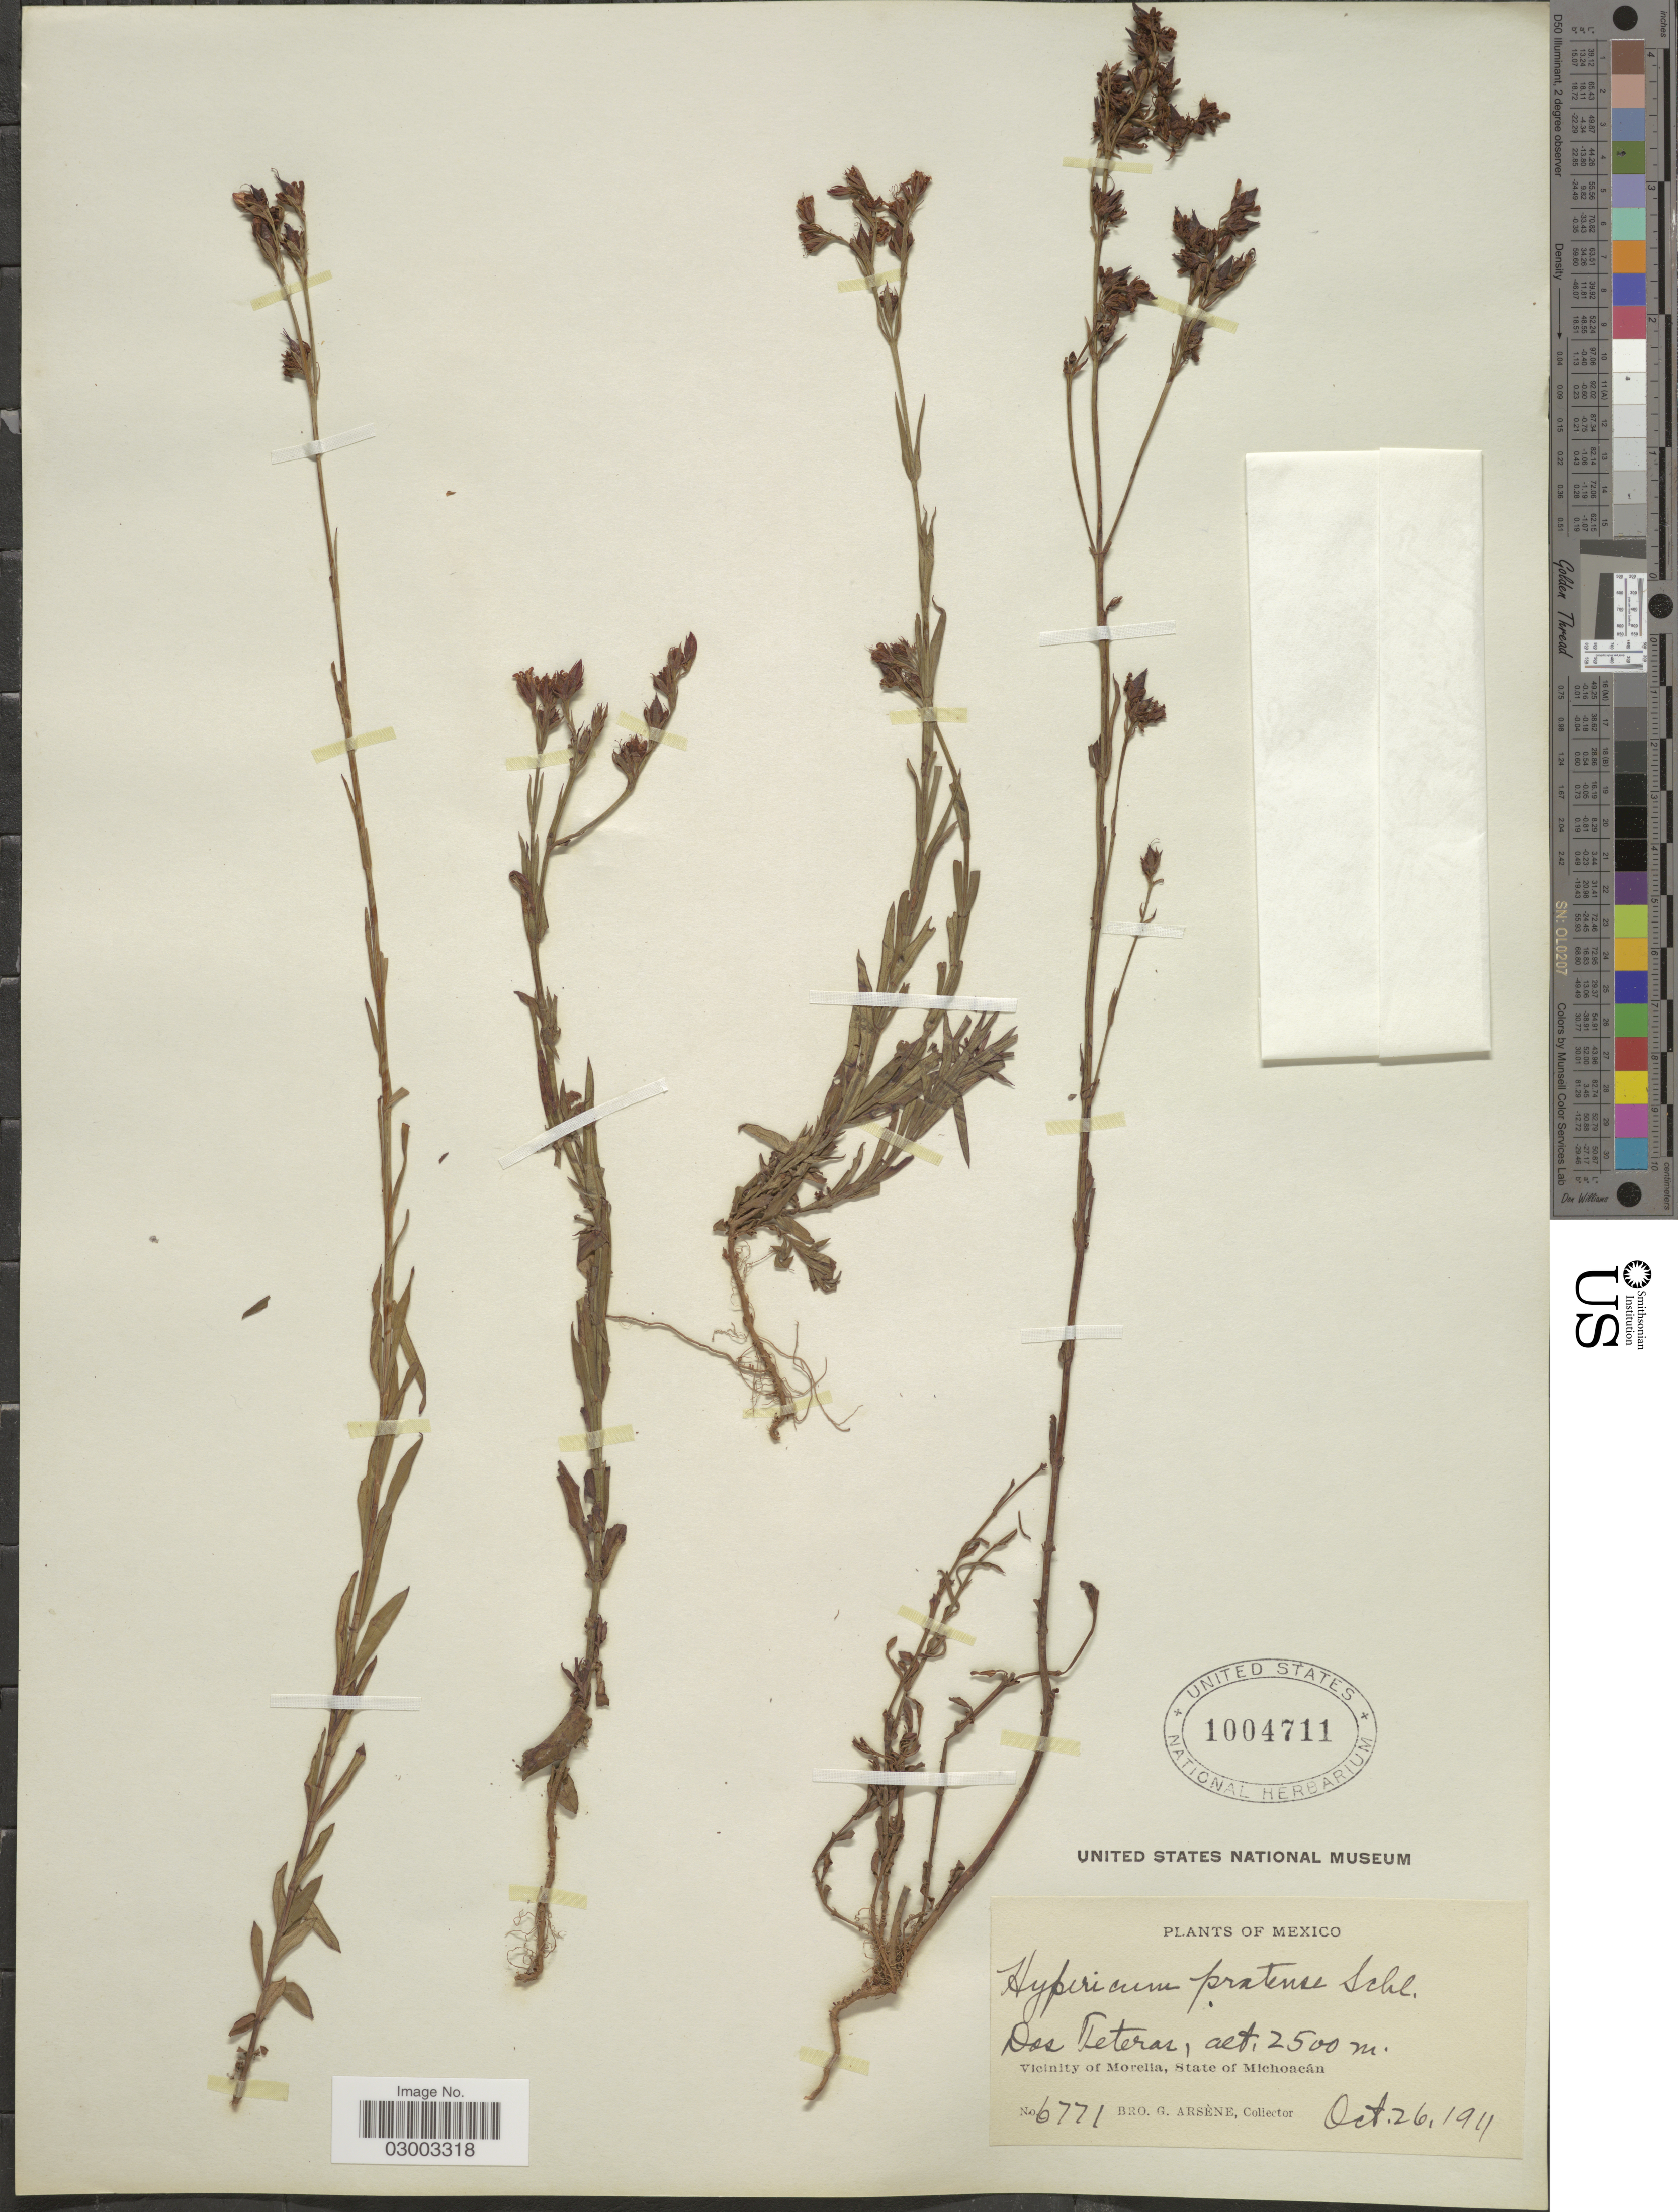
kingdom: Plantae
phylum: Tracheophyta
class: Magnoliopsida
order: Malpighiales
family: Hypericaceae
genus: Hypericum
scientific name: Hypericum pratense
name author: Schltdl. & Cham.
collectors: Bro. G. Arsène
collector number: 6771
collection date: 1911-10-26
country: Mexico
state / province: Michoacán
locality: Dos Teteras. Vicinity of Morelia, State of Michoacán.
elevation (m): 2500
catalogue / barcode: US 1004711